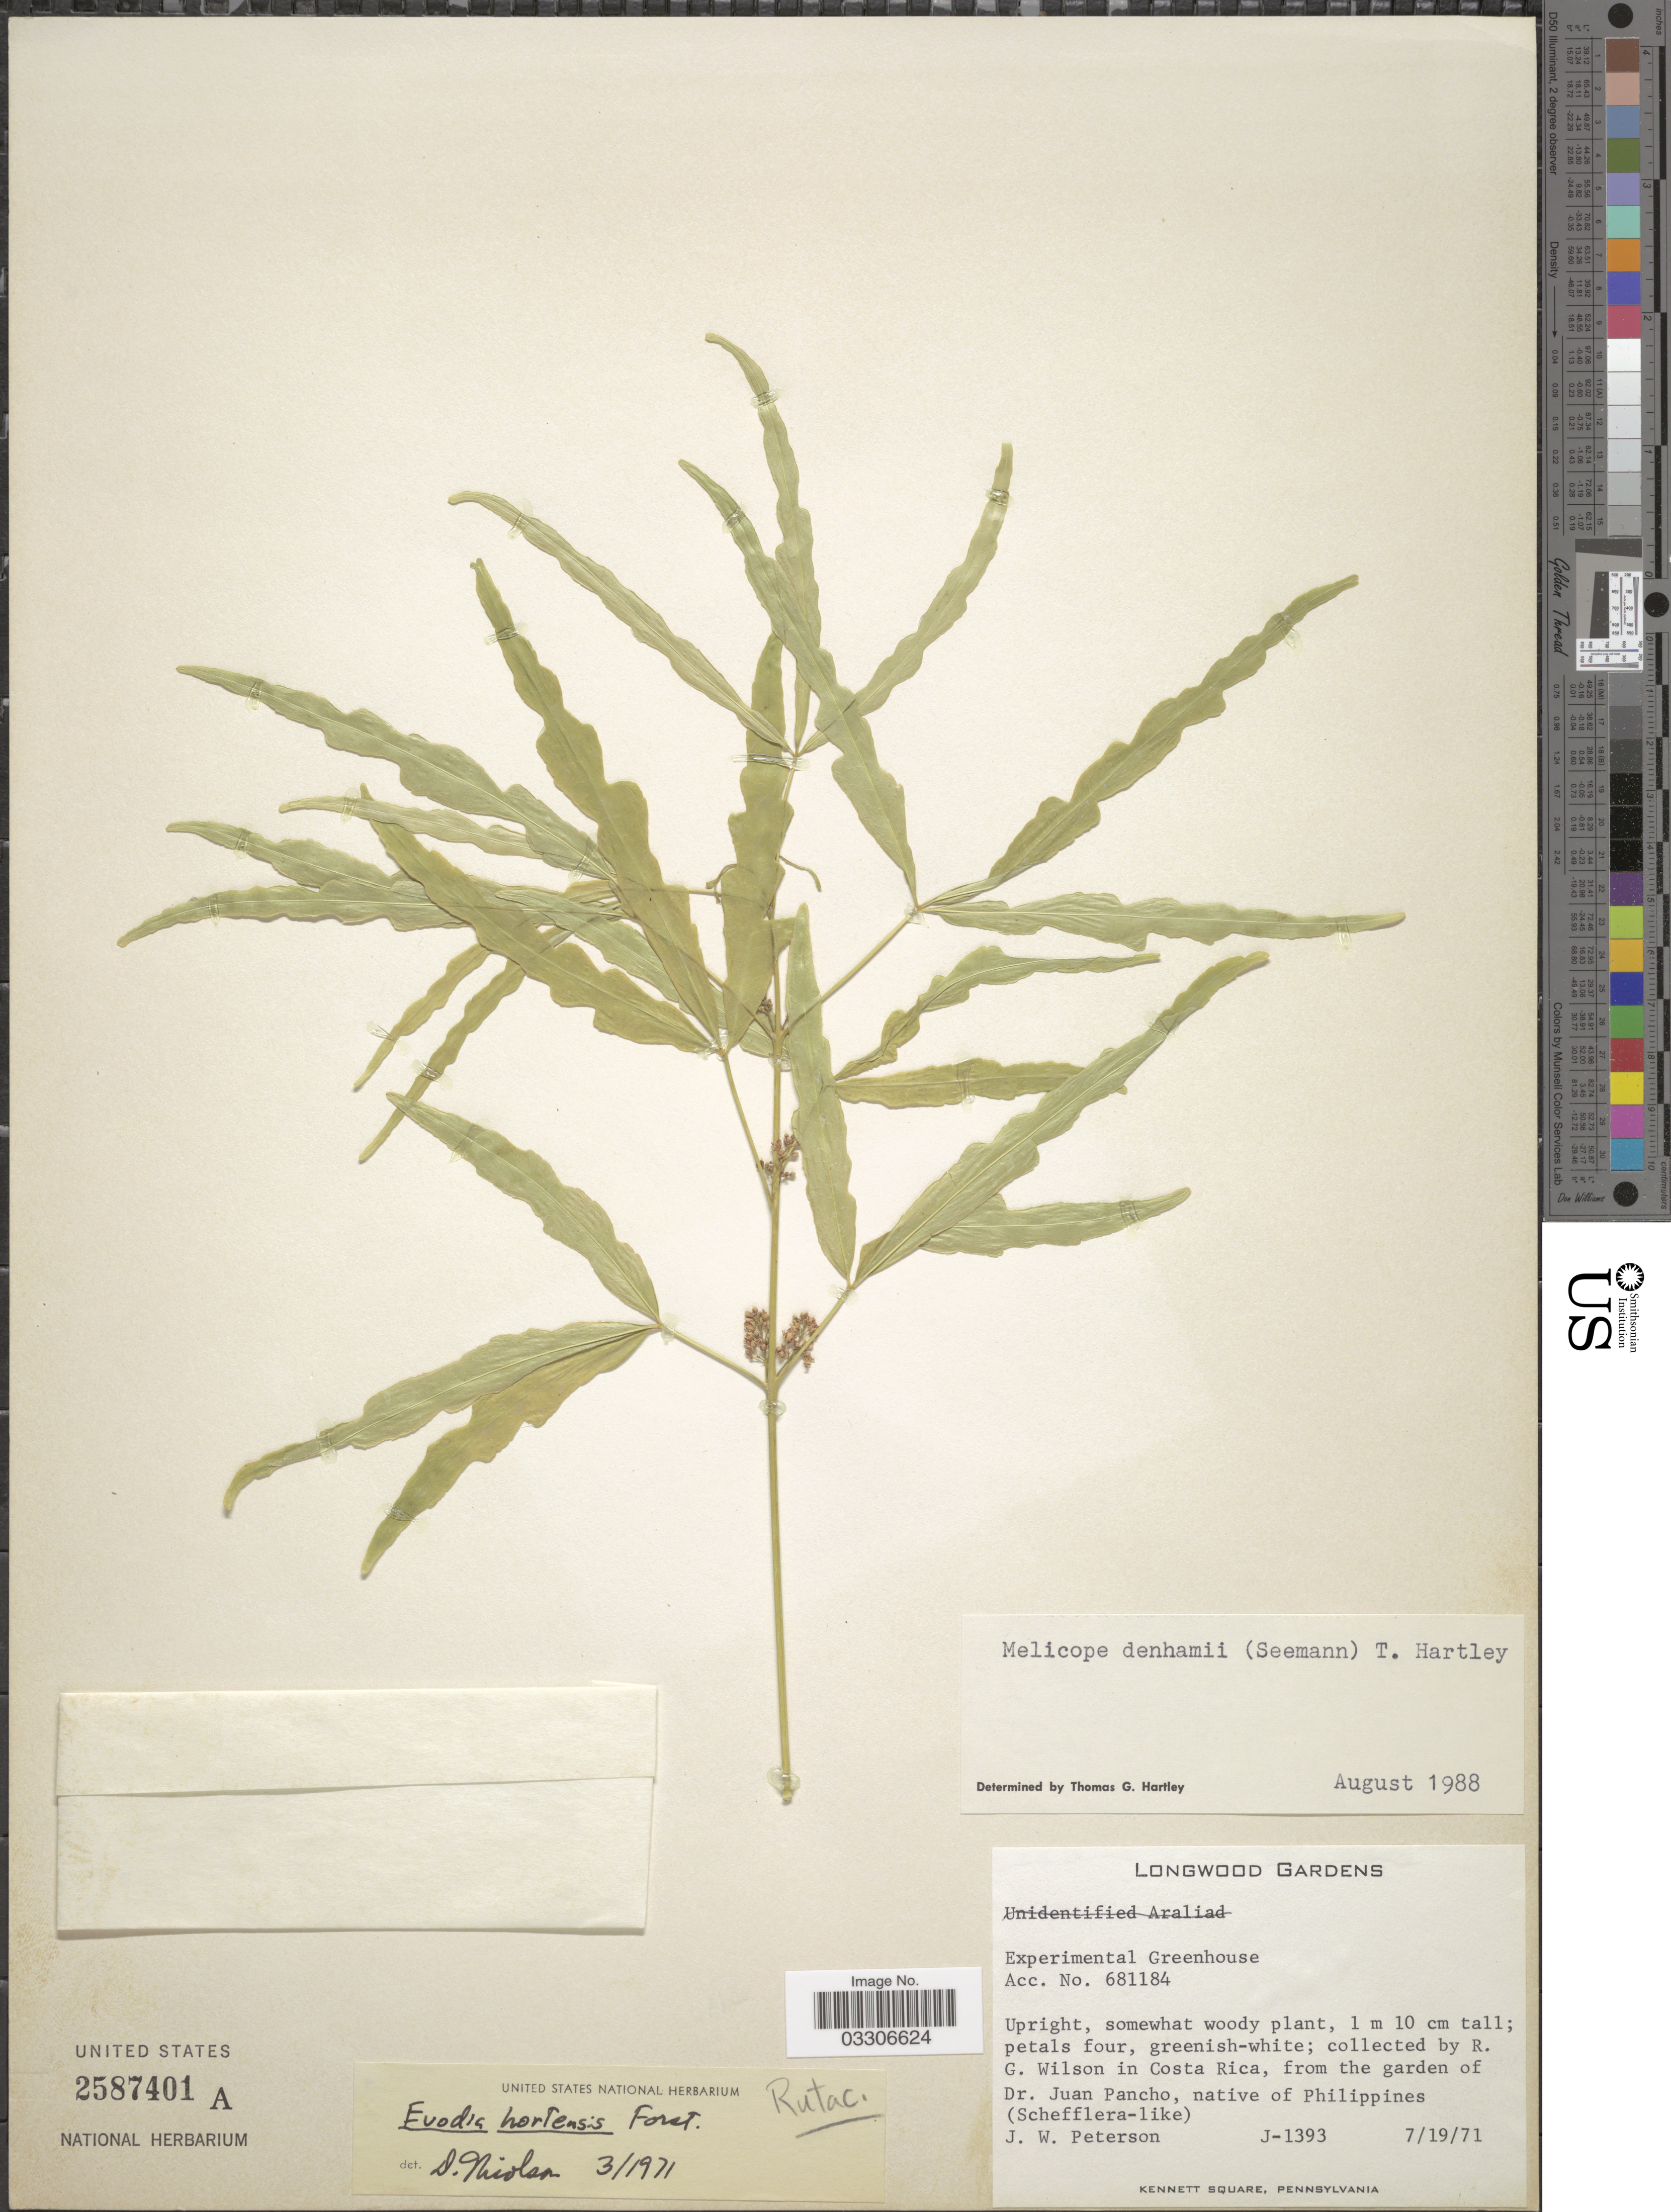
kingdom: Plantae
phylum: Tracheophyta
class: Magnoliopsida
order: Sapindales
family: Rutaceae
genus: Melicope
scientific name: Melicope denhamii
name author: (Seem.) T.G. Hartley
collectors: G. Wilson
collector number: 681184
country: Costa Rica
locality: Garden of Dr. Juan Pancho.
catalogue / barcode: US 2587401A